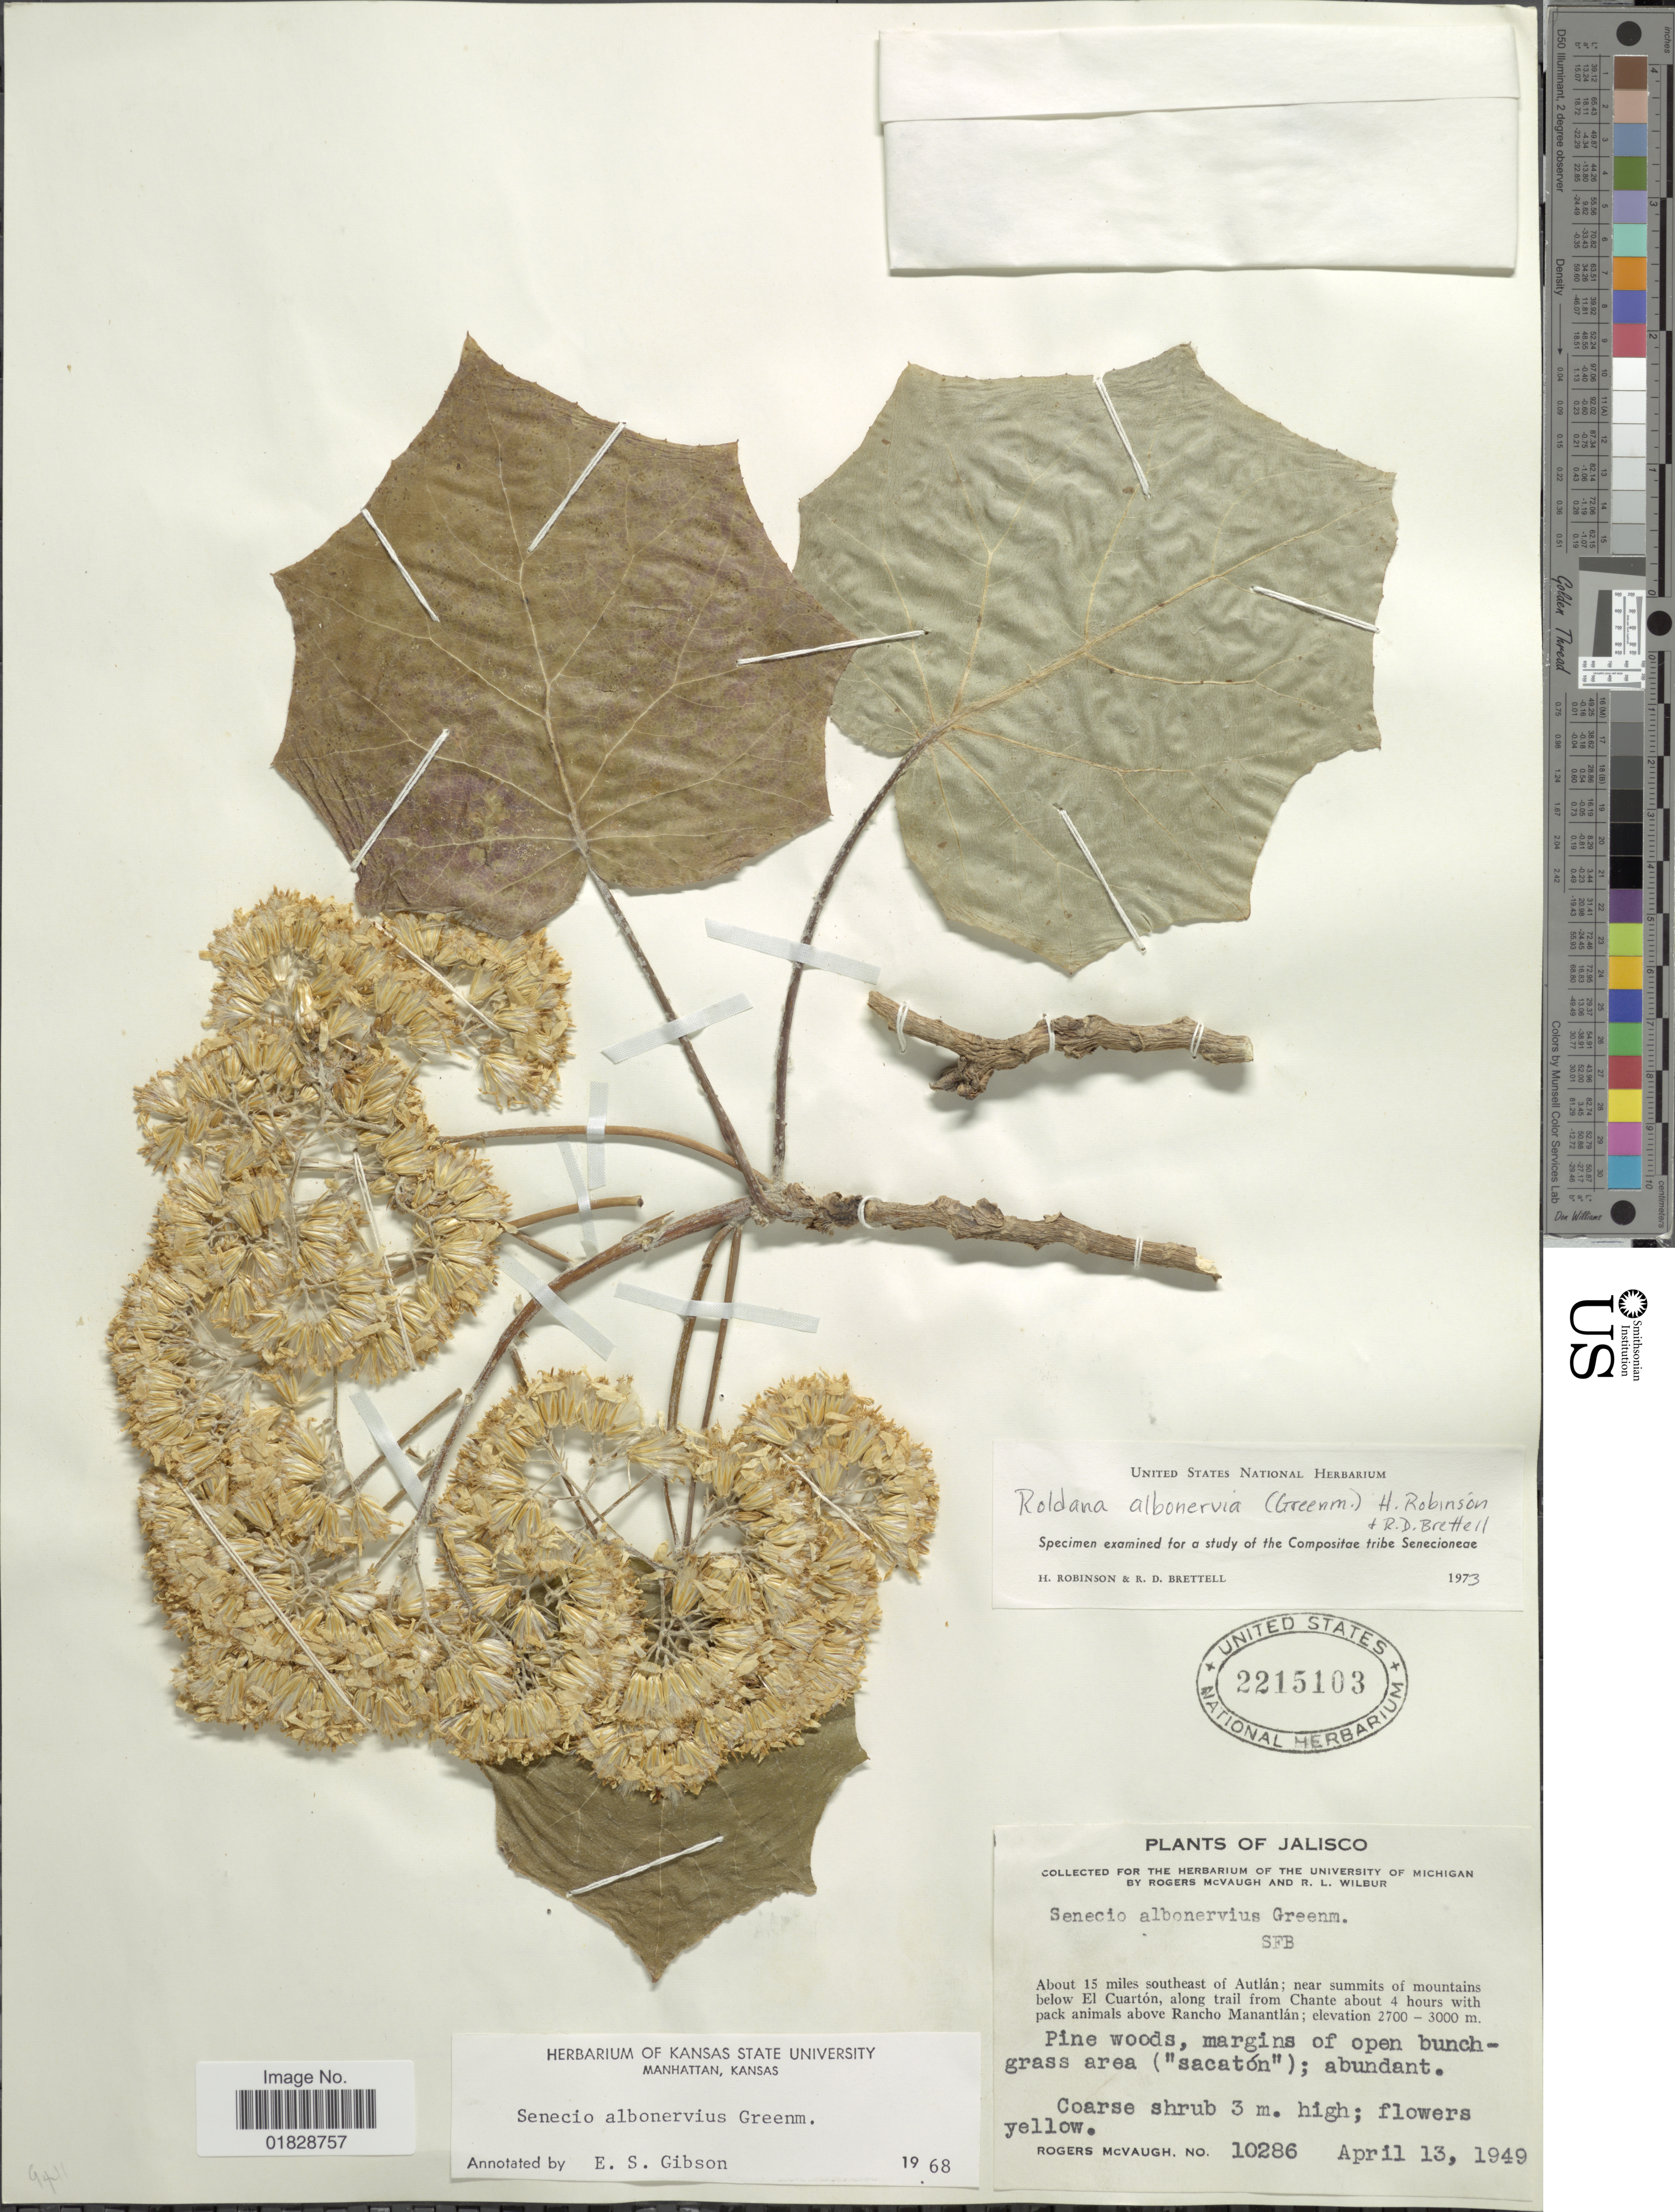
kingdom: Plantae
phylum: Tracheophyta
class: Magnoliopsida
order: Asterales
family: Asteraceae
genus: Roldana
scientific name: Roldana albonervia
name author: (Greenm.) H. Rob. & Brettell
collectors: R. McVaugh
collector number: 10286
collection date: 1949-04-13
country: Mexico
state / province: Jalisco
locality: About 15 miles southeast of Autlán; near summits of mountains below El Cuartón, along trail from Chante about 4 hours with pack animals above Rancho Manantlán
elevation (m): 2700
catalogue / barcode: US 2215103